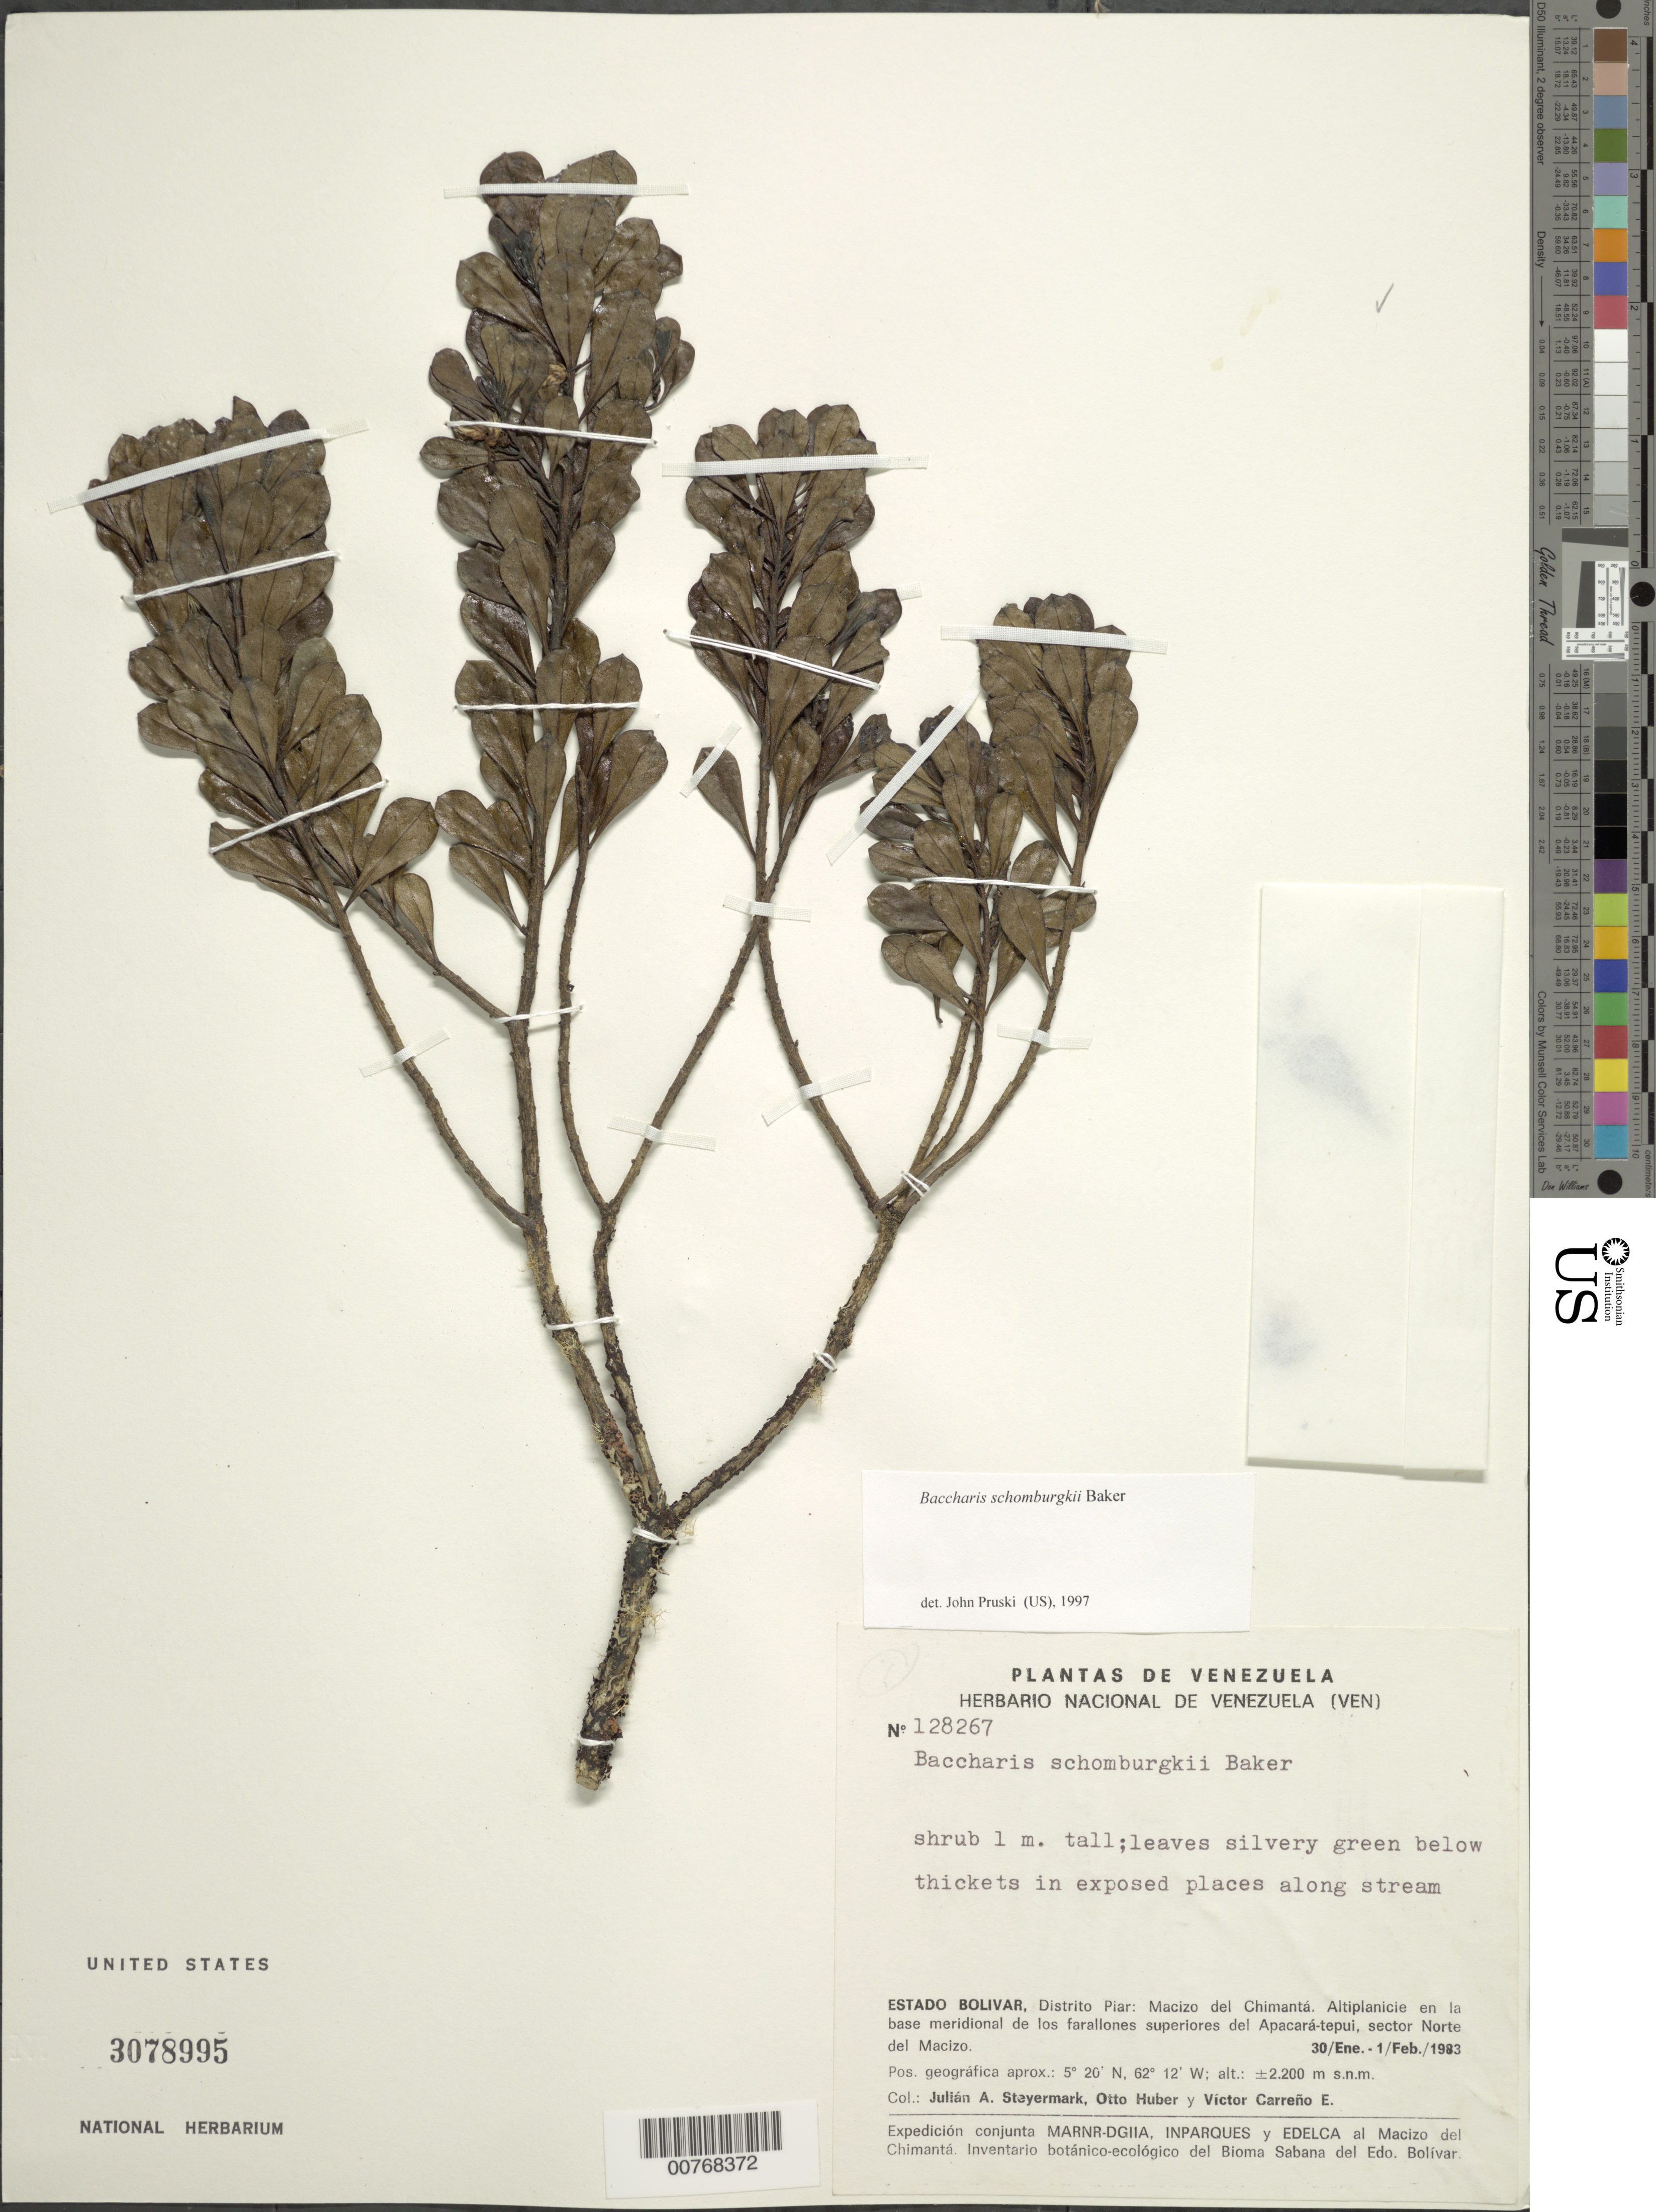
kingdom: Plantae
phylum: Tracheophyta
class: Magnoliopsida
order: Asterales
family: Asteraceae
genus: Baccharis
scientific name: Baccharis schomburgkii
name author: Baker in Mart.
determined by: Pruski, J. F.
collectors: J. Steyermark, O. Huber & V. Carreño E.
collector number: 128267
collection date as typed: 30-Jan-83 to 1-Feb-83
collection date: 1983-01-30/1983-02-01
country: Venezuela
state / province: Bolívar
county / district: Piar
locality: Macizo del Chimantá, Apacará-tepuí, sector N del Macizo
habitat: Farallones superíores , Thickets in exposed places along stream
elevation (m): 2200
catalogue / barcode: US 3078995